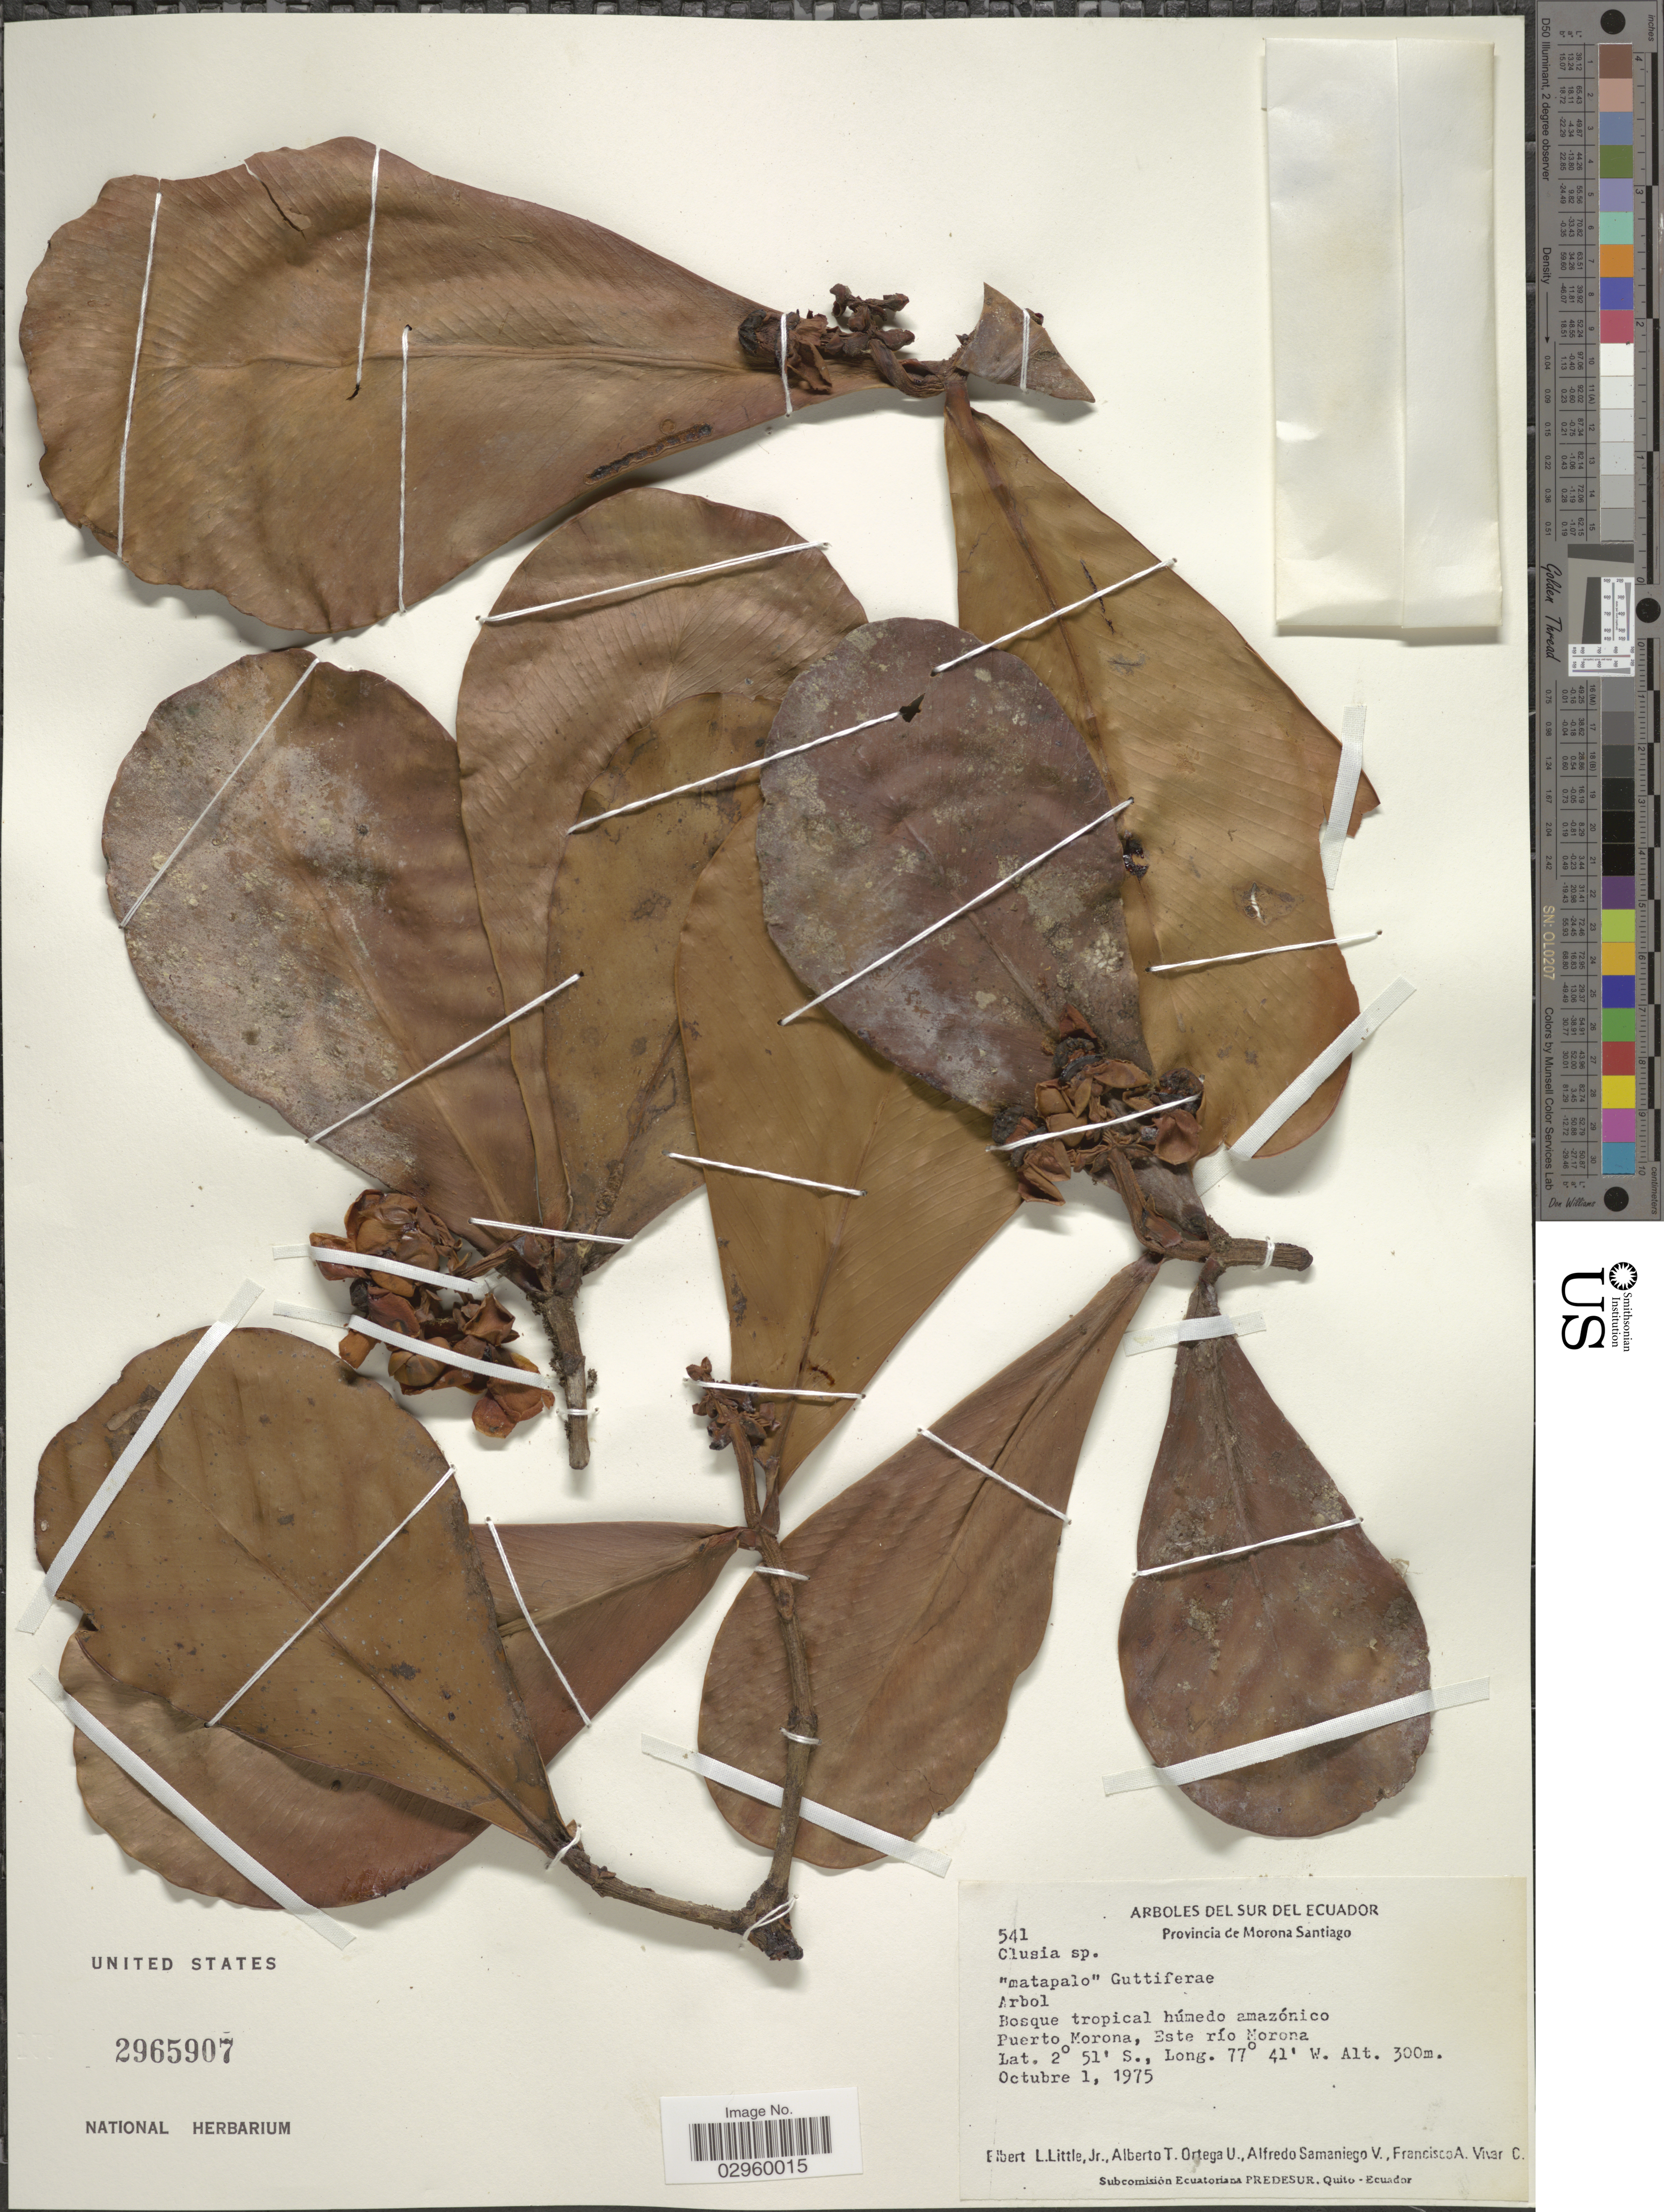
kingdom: Plantae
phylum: Tracheophyta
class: Magnoliopsida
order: Malpighiales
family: Clusiaceae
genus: Clusia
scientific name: Clusia sp.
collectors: E. L. Little, A. T. Ortega U., A. V. Samaniego & F. A. Vivar C.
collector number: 541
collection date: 1975-10-01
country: Ecuador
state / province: Morona-Santiago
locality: Puerto Morona, Este río Morona. Sur del Ecuador.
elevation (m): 300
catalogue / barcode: US 2965907